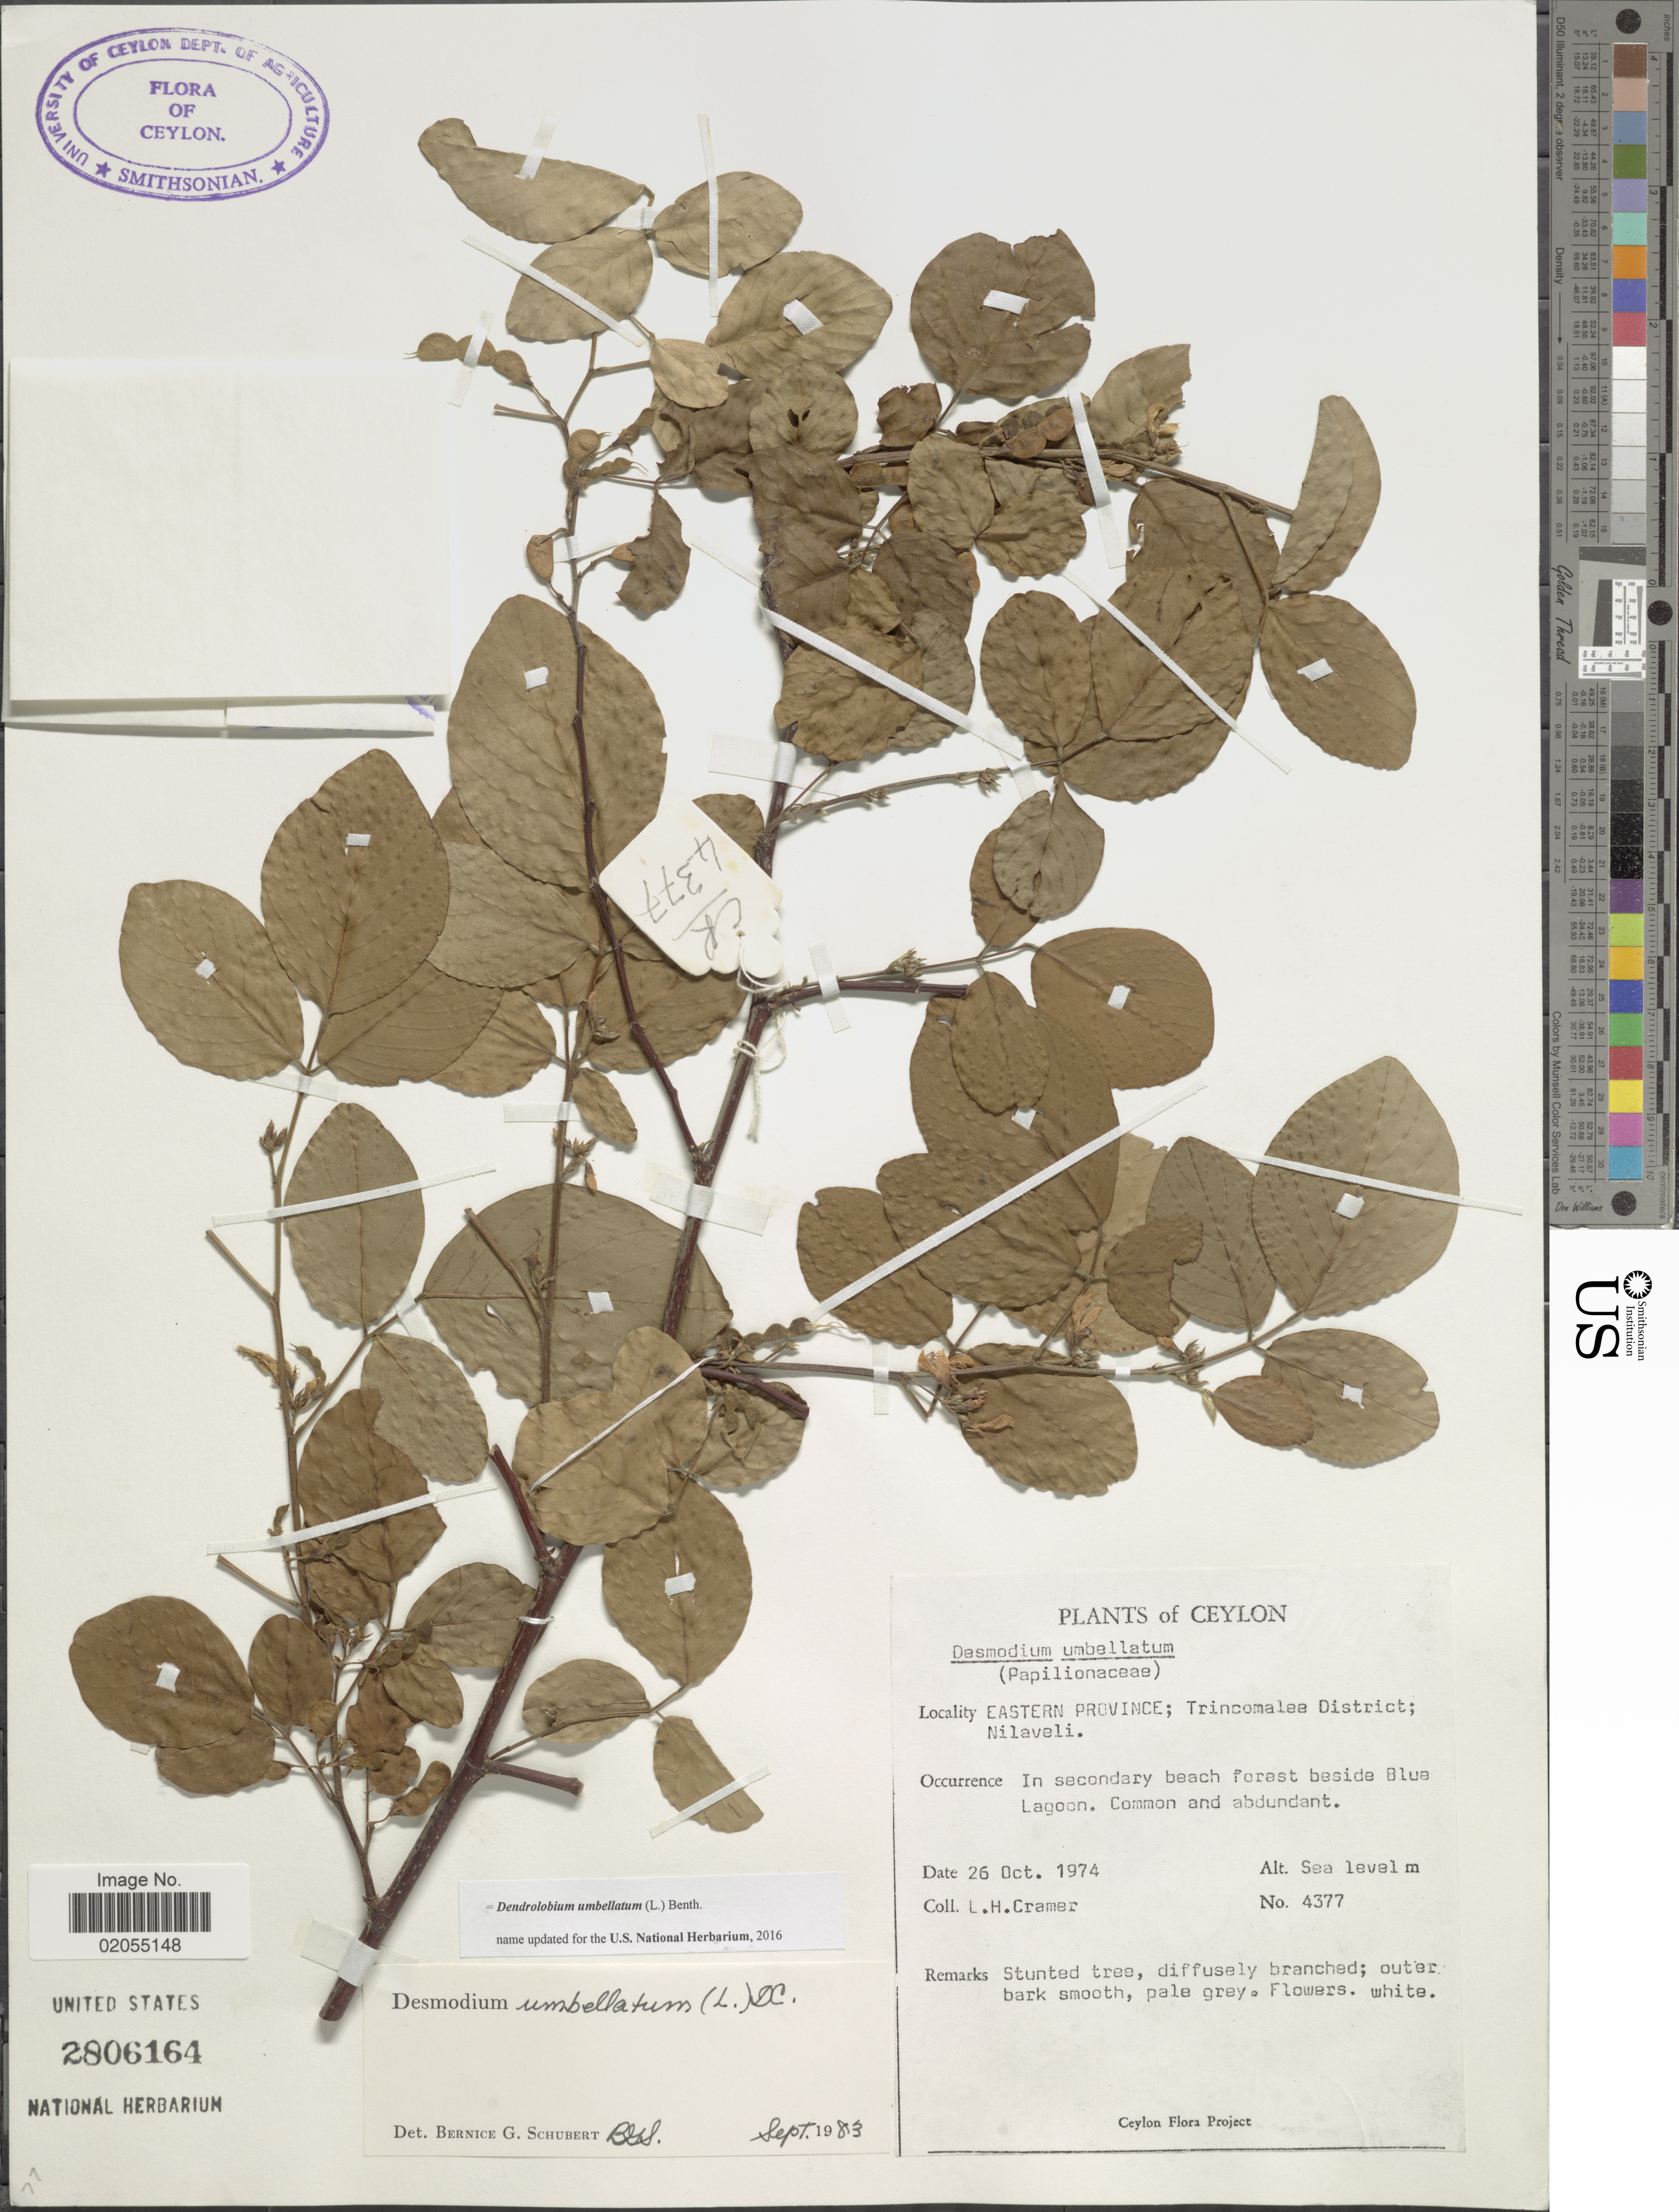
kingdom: Plantae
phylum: Tracheophyta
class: Magnoliopsida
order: Fabales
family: Fabaceae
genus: Dendrolobium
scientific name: Dendrolobium umbellatum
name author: (L.) Benth.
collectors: L. H. Cramer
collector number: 4377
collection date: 1974-10-26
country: Sri Lanka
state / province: Eastern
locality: Ceylon. Eastern Province; Trincomalee District; Nilaveli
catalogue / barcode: US 2806164